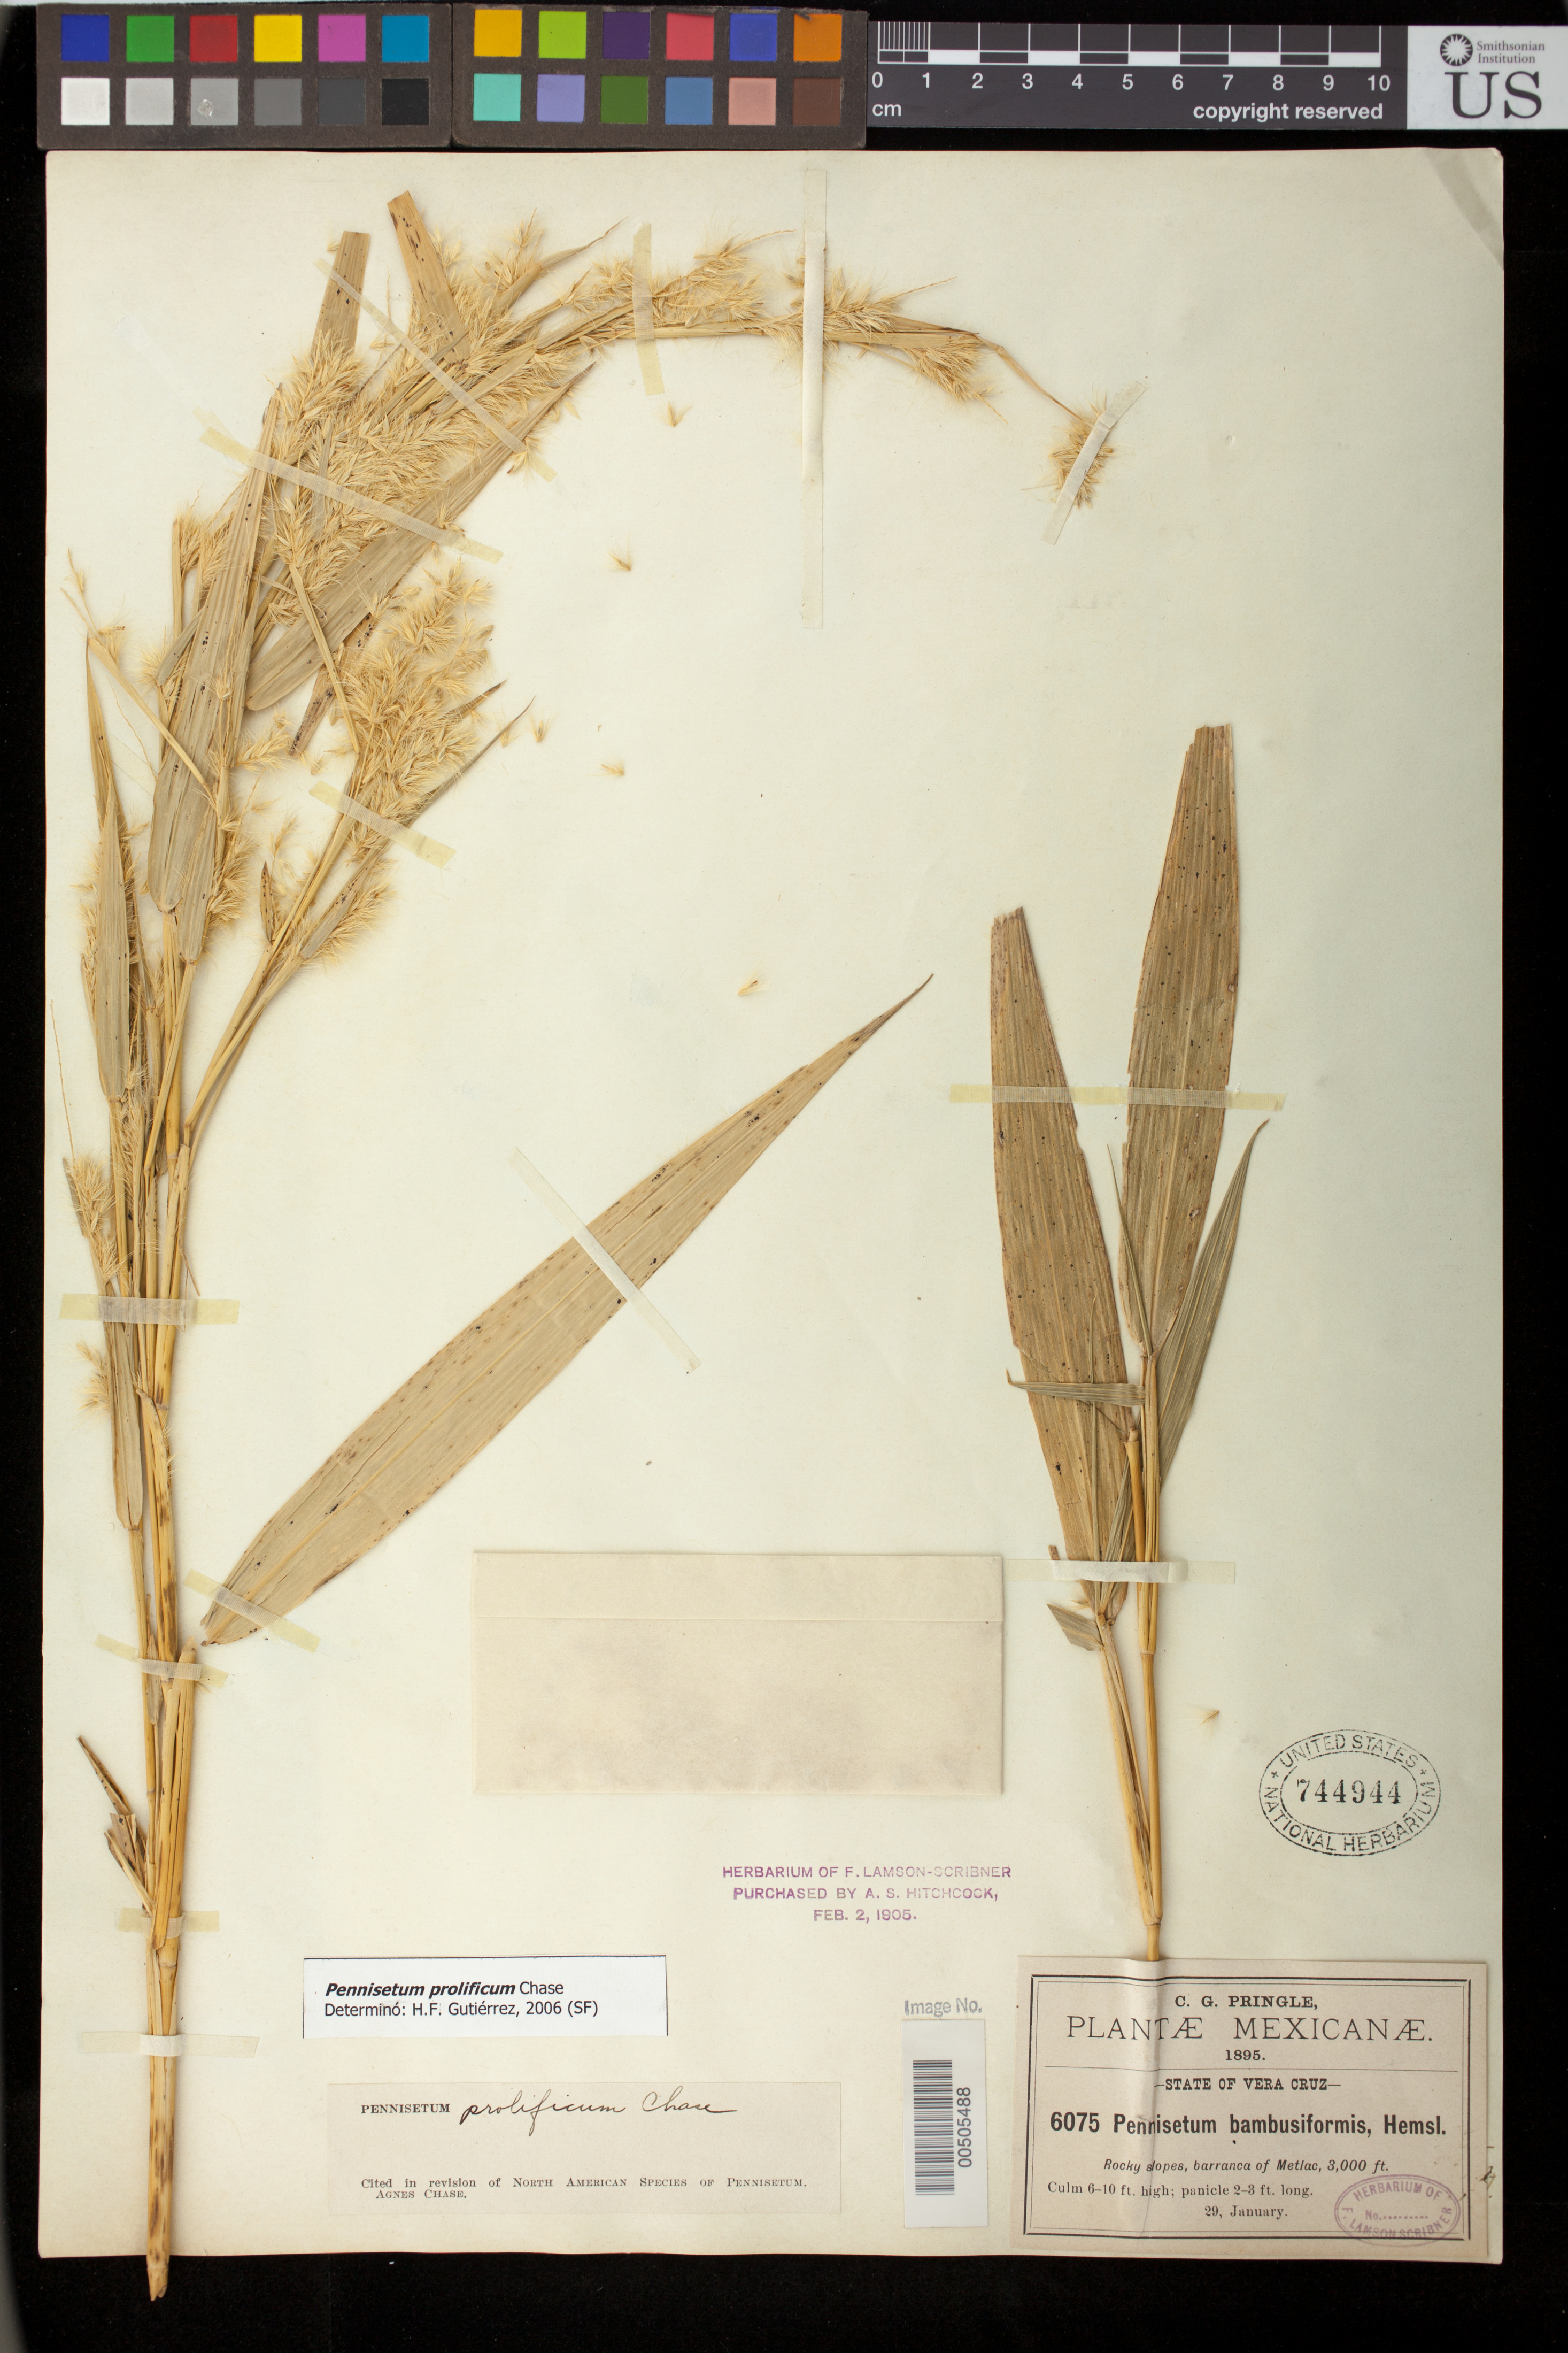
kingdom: Plantae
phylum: Tracheophyta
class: Liliopsida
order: Poales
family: Poaceae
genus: Pennisetum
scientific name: Pennisetum prolificum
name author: Chase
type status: Isotype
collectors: C. G. Pringle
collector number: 6075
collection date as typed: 29 Jan 1895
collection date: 1895-01-29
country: Mexico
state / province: Veracruz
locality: Barranca of Metlac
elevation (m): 914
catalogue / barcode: US 744944